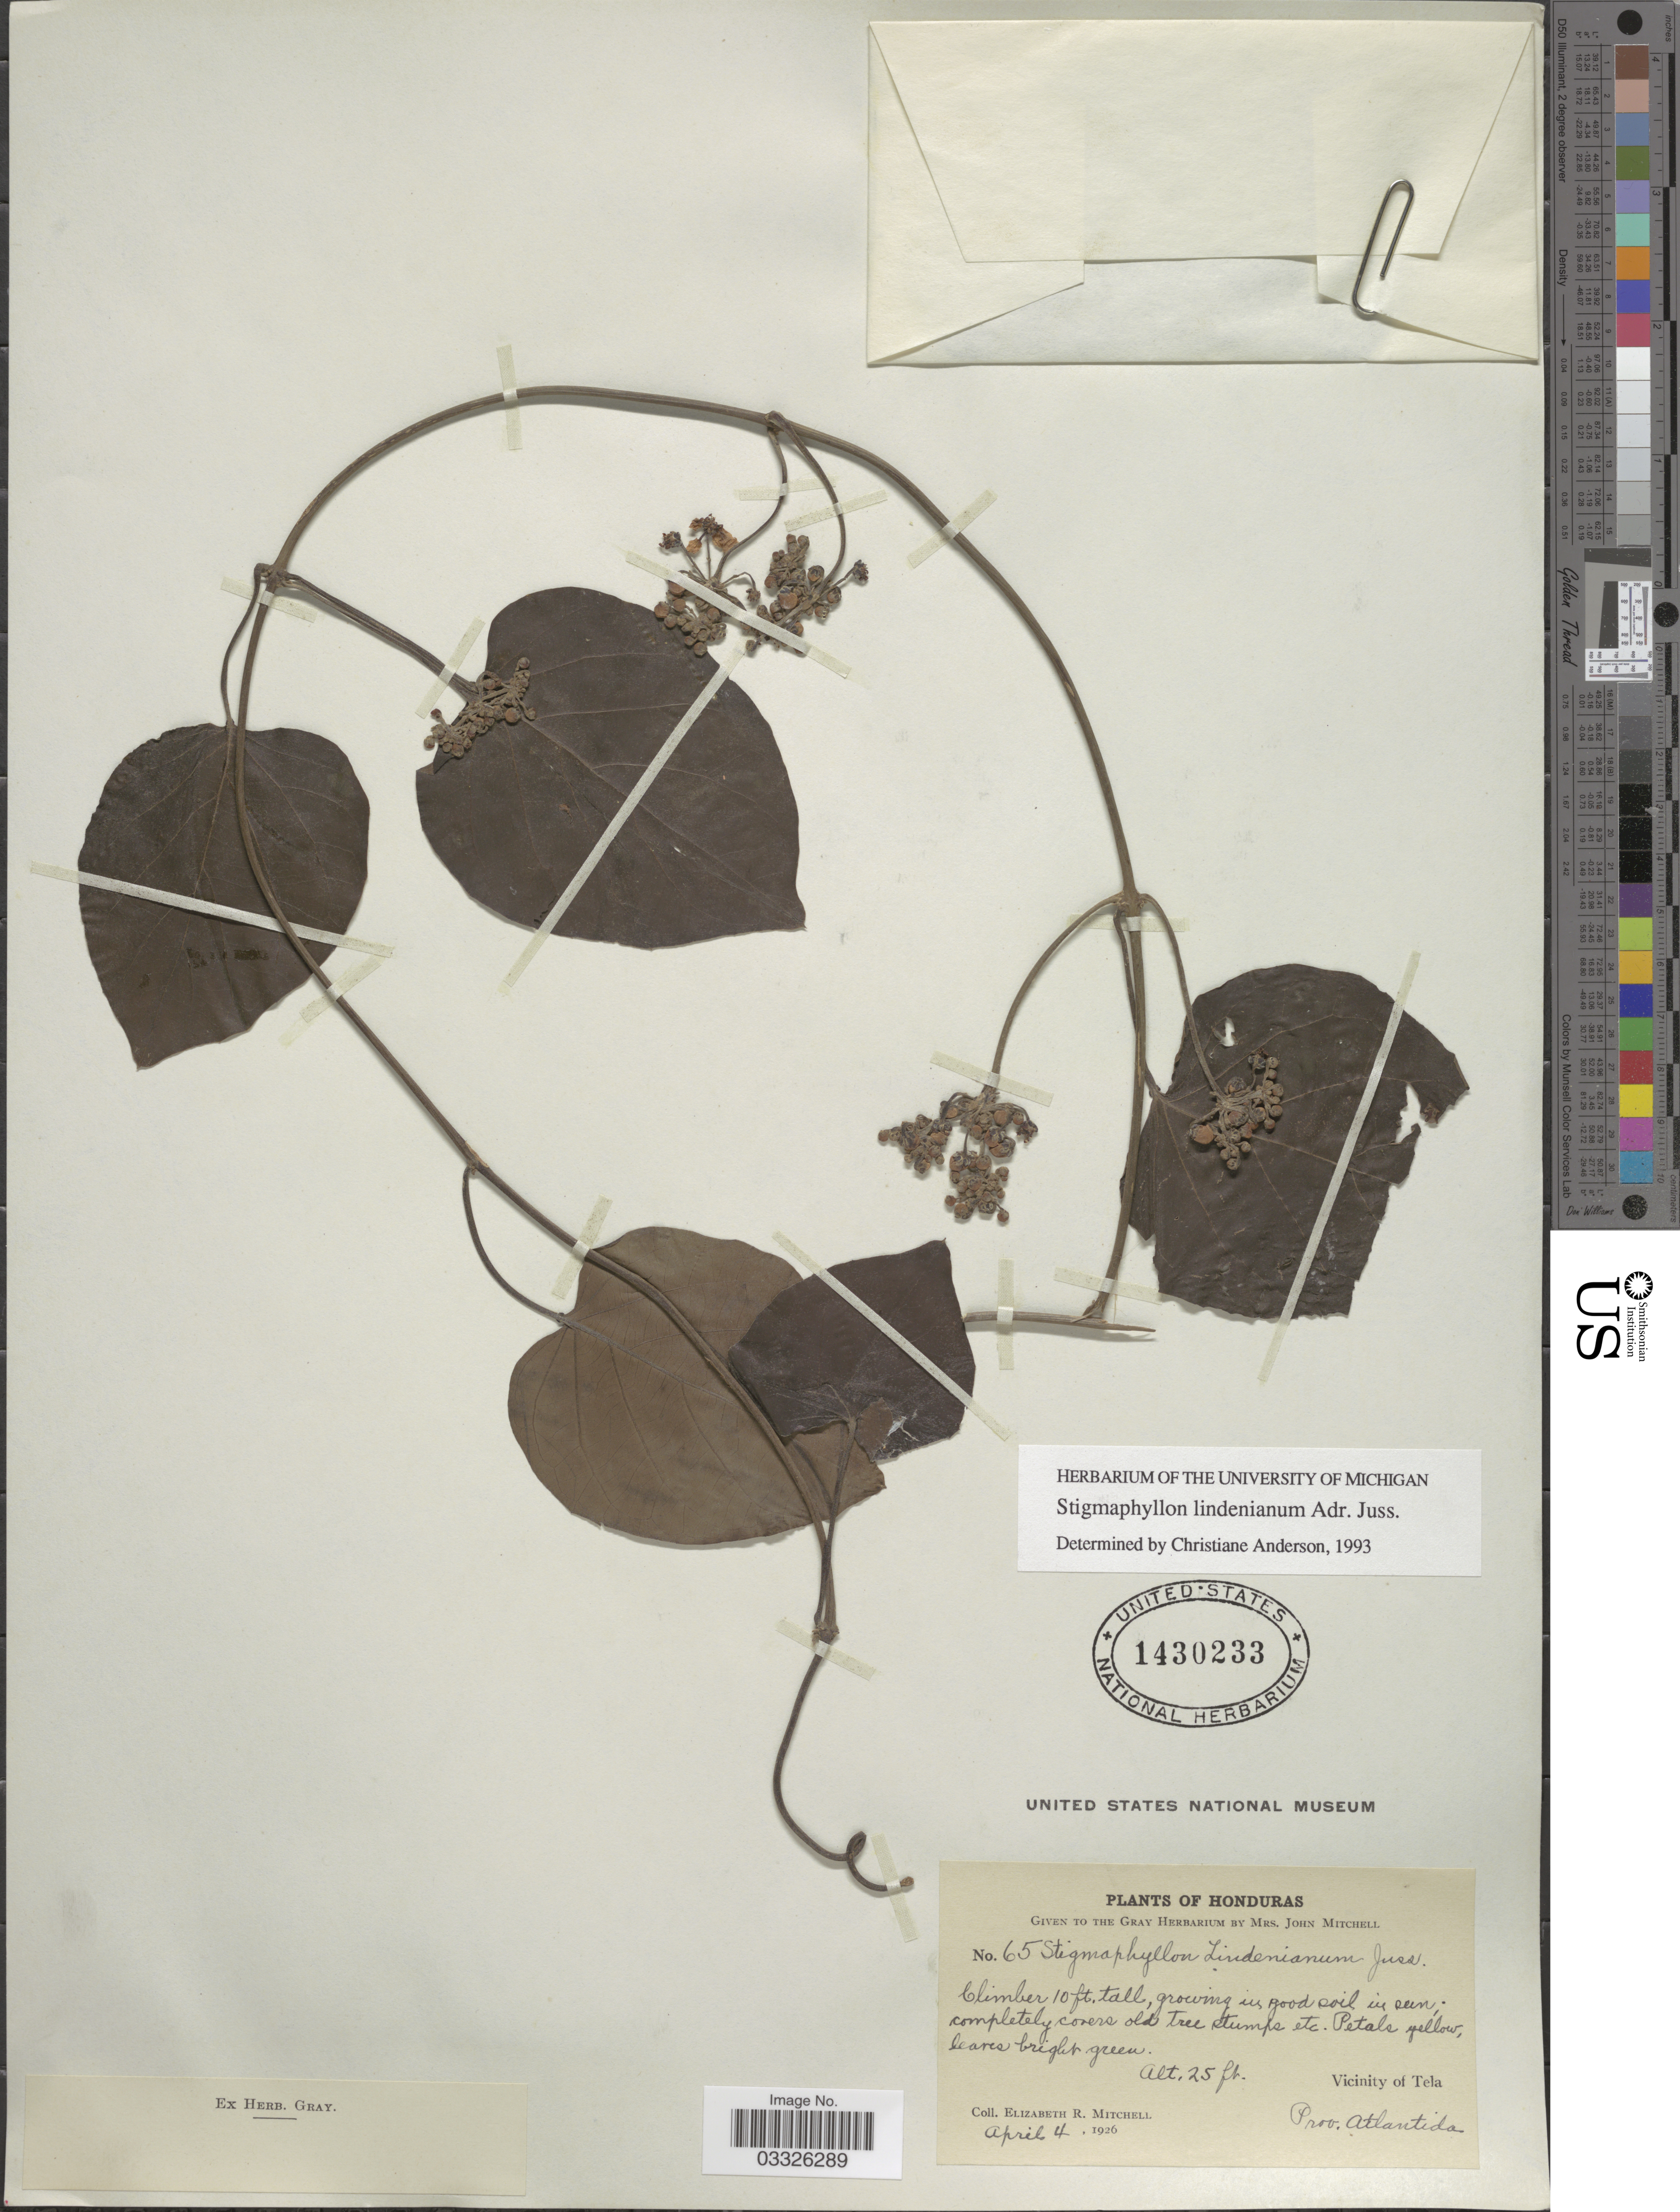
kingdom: Plantae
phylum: Tracheophyta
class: Magnoliopsida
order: Malpighiales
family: Malpighiaceae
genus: Stigmaphyllon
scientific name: Stigmaphyllon lindenianum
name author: A. Juss.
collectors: E. Mitchell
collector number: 65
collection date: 1926-04-04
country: Honduras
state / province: Atlántida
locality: Vicinity of Tela.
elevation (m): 8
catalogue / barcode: US 1430233